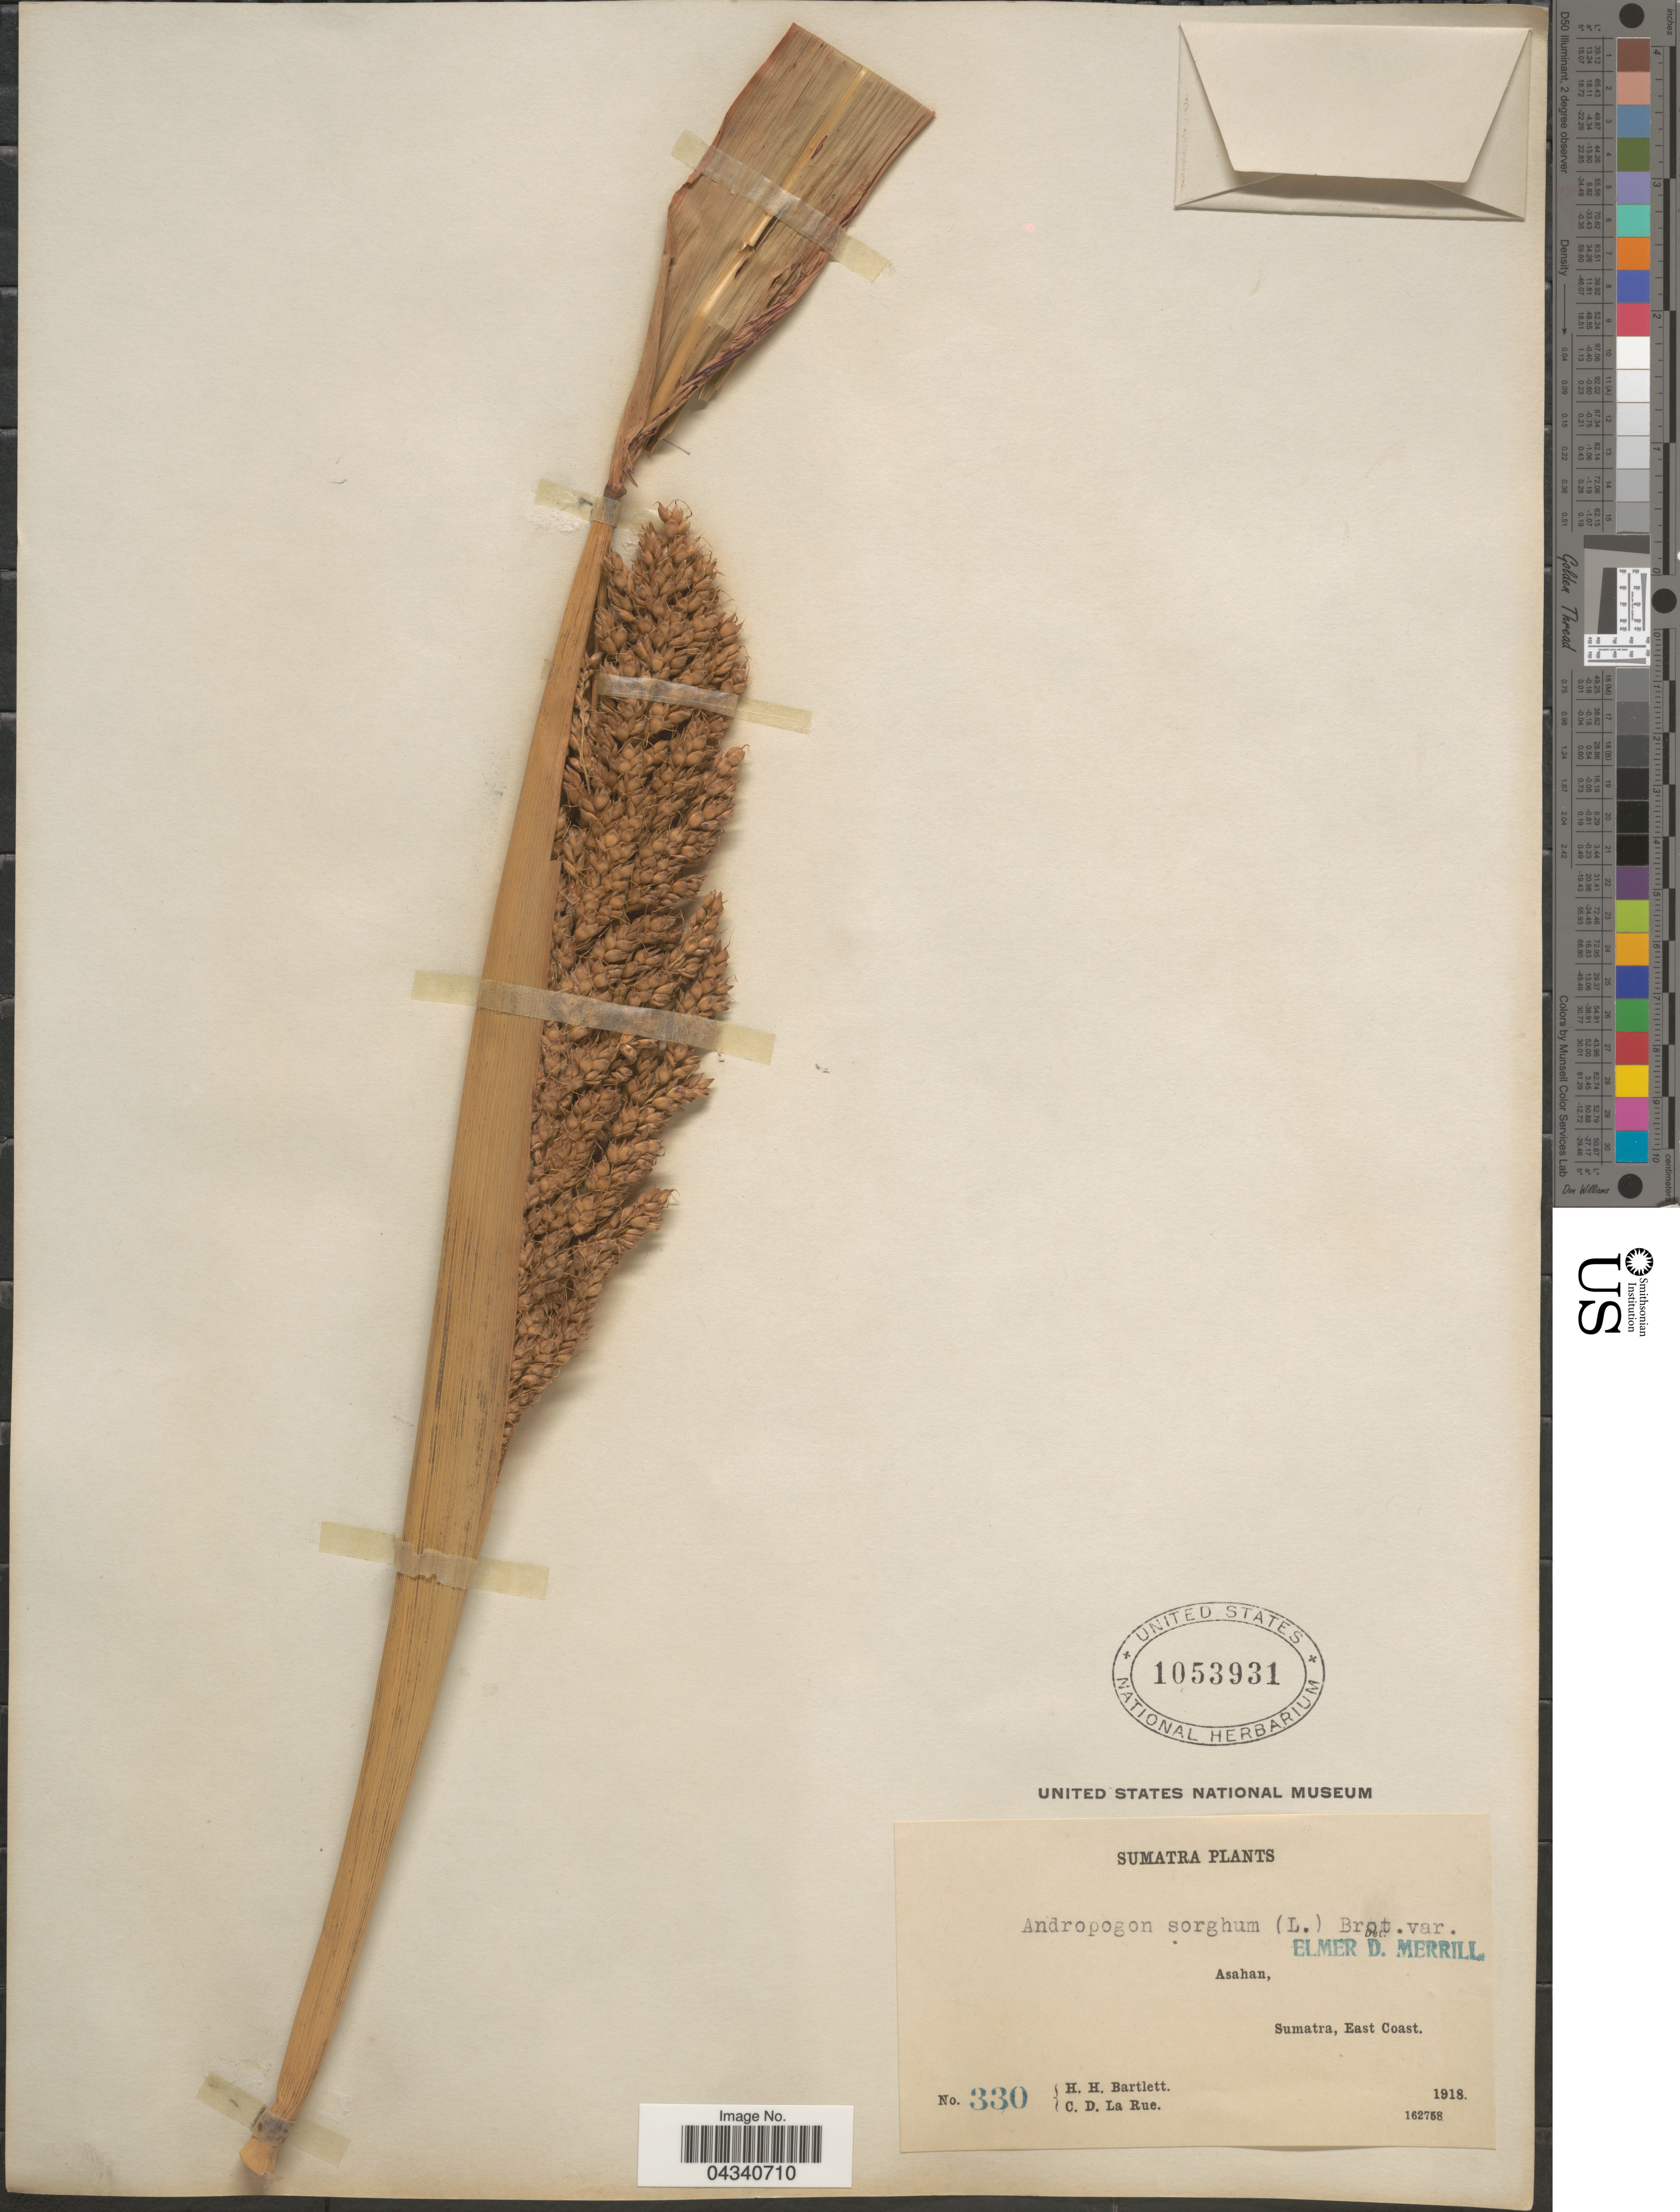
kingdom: Plantae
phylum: Tracheophyta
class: Liliopsida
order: Poales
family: Poaceae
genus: Sorghum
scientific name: Sorghum bicolor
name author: (L.) Moench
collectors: H. H. Bartlett & C. La Rue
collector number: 330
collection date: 1918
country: Indonesia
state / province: Sumatra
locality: Asahan, Sumatra, East Coast.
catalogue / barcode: US 1053931